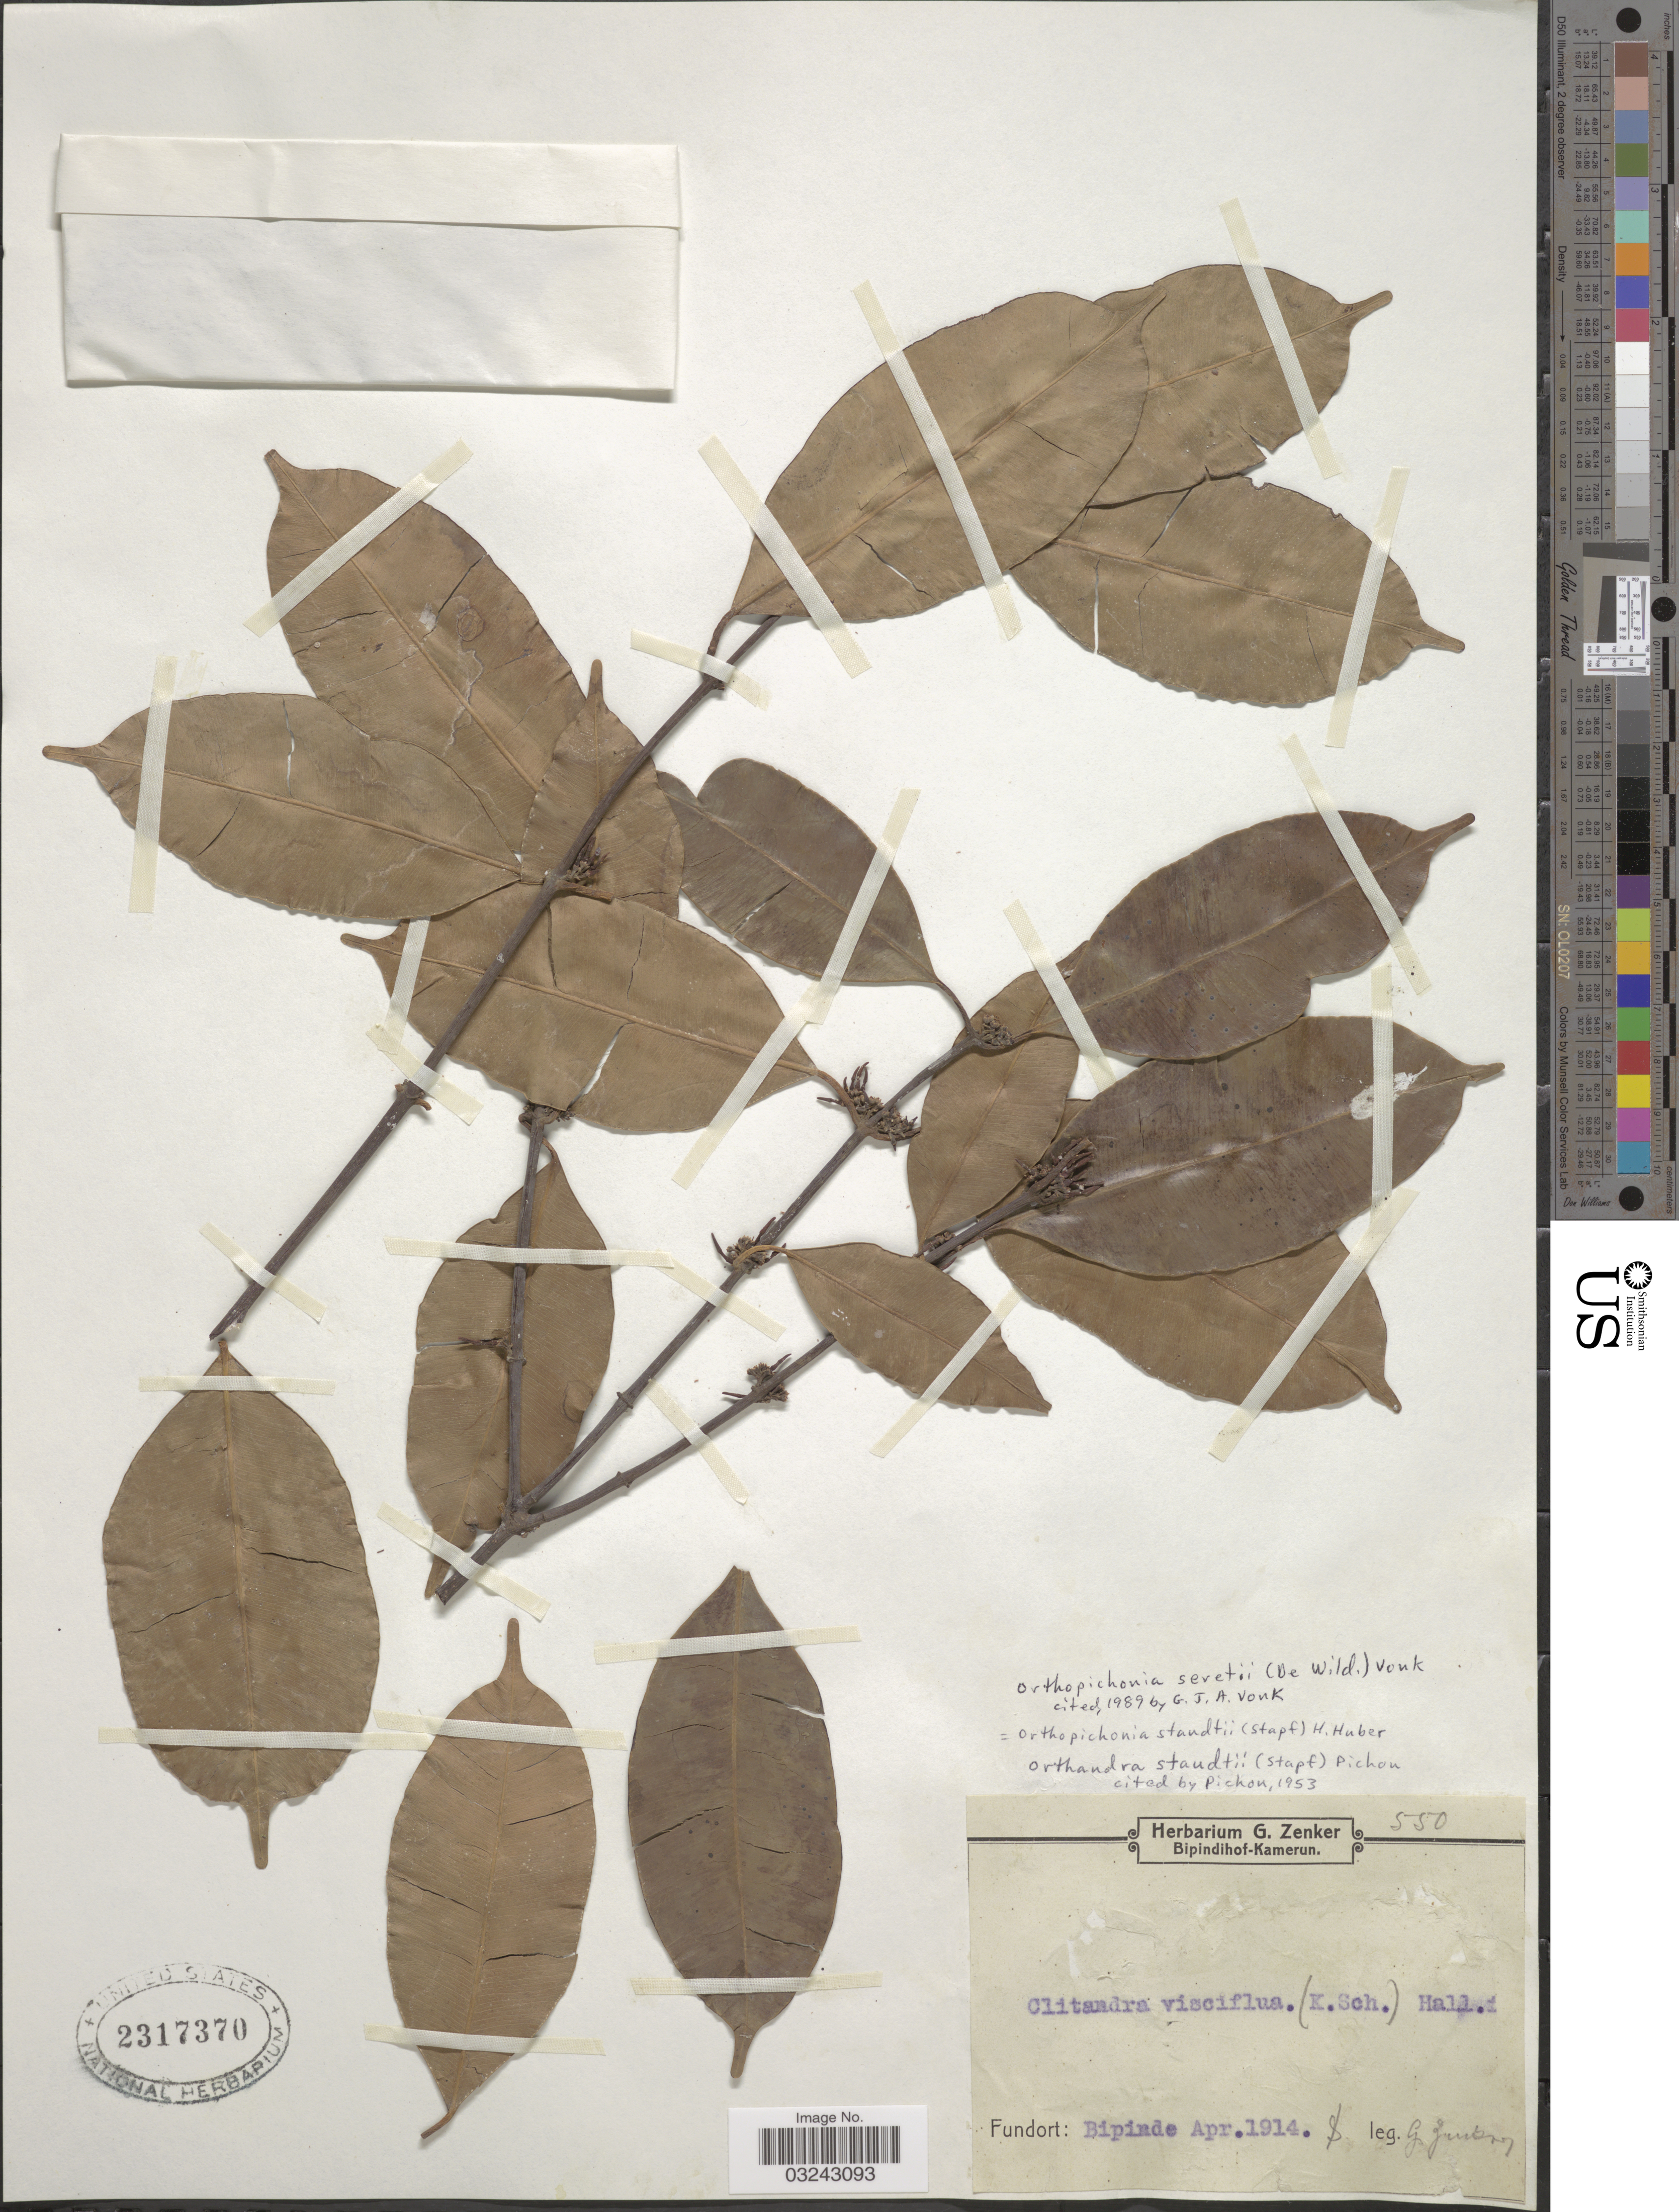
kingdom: Plantae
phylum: Tracheophyta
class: Magnoliopsida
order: Gentianales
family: Apocynaceae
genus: Orthopichonia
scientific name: Orthopichonia seretii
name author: (De Wild.) Vonk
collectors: G. A. Zenker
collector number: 550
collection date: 1914-04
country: Cameroon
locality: Bipinde.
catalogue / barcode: US 2317370